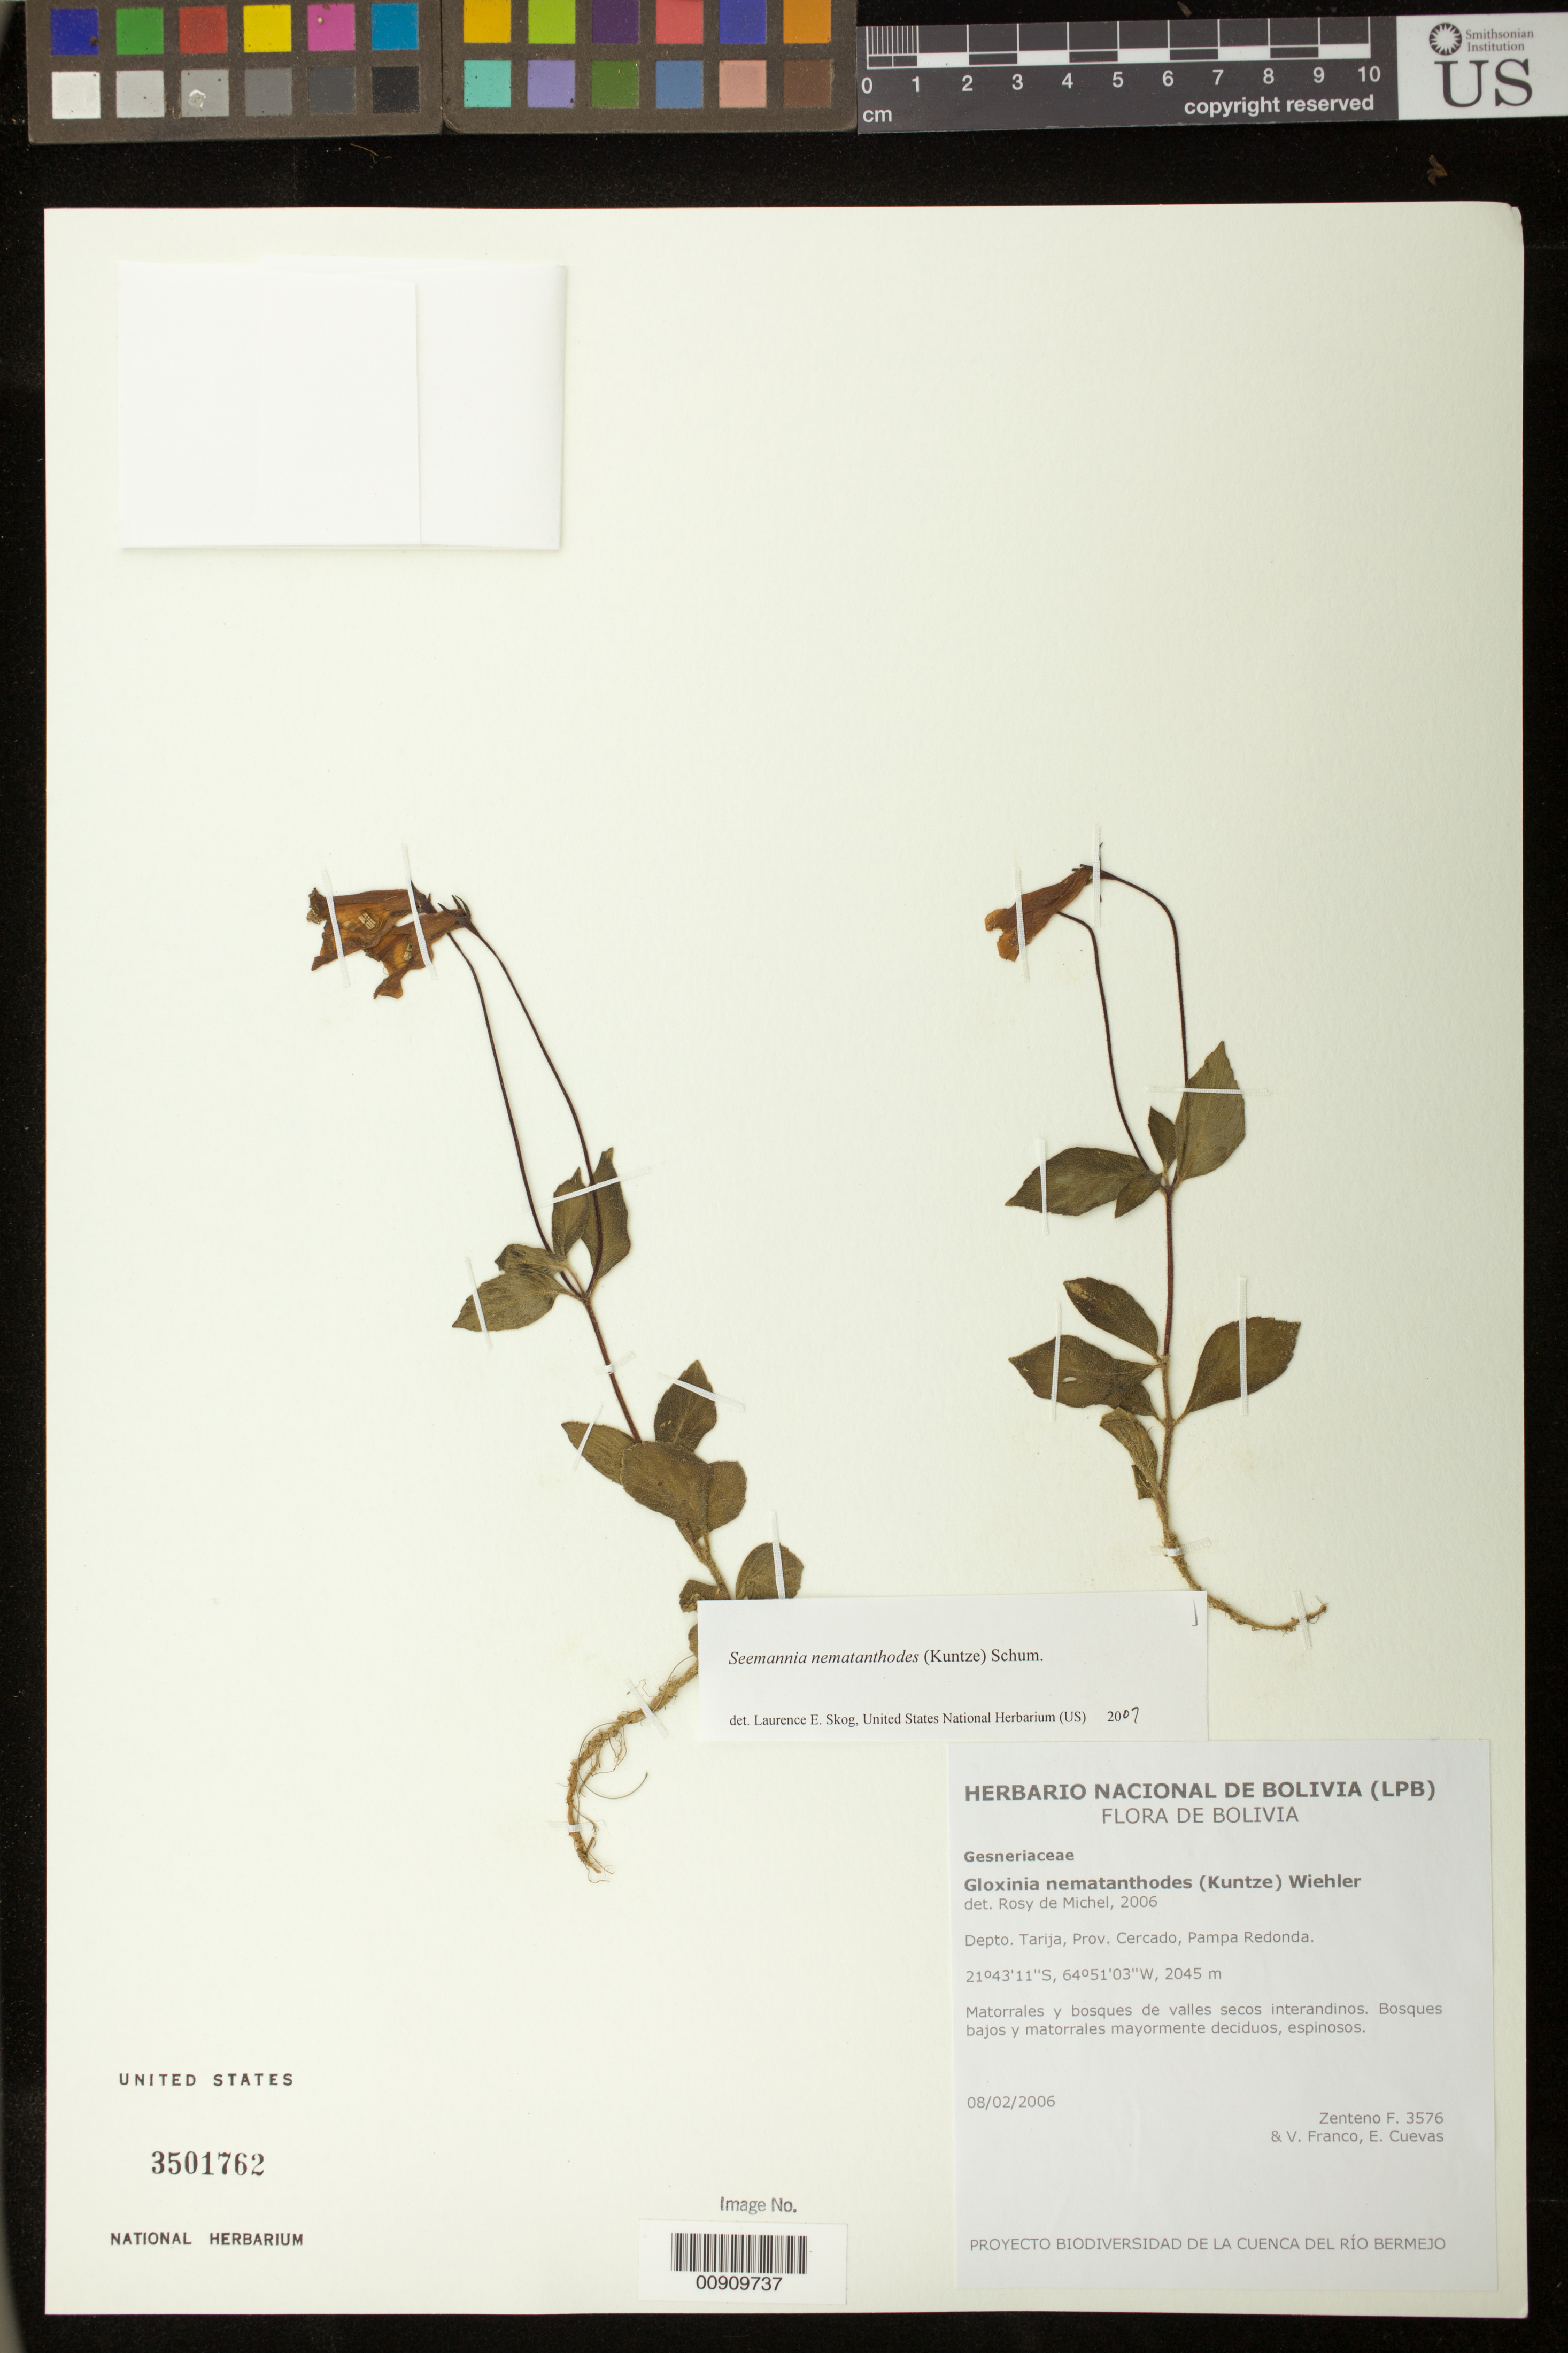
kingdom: Plantae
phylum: Tracheophyta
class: Magnoliopsida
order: Lamiales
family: Gesneriaceae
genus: Seemannia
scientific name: Seemannia nematanthodes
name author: (Kuntze) K. Schum.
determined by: Skog, Laurence E.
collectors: F. Zenteno, V. Franco & E. Cuevas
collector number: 3576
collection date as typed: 08 Feb 2006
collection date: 2006-02-08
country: Bolivia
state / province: Tarija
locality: Depto. Tarija, Prov. Cercado, Pampa Redonda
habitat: Matorrales y bosques de valles secos interandinos. Bosques bajos y matorrales mayormente deciduos, espinosos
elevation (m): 2045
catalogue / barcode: US 3501762